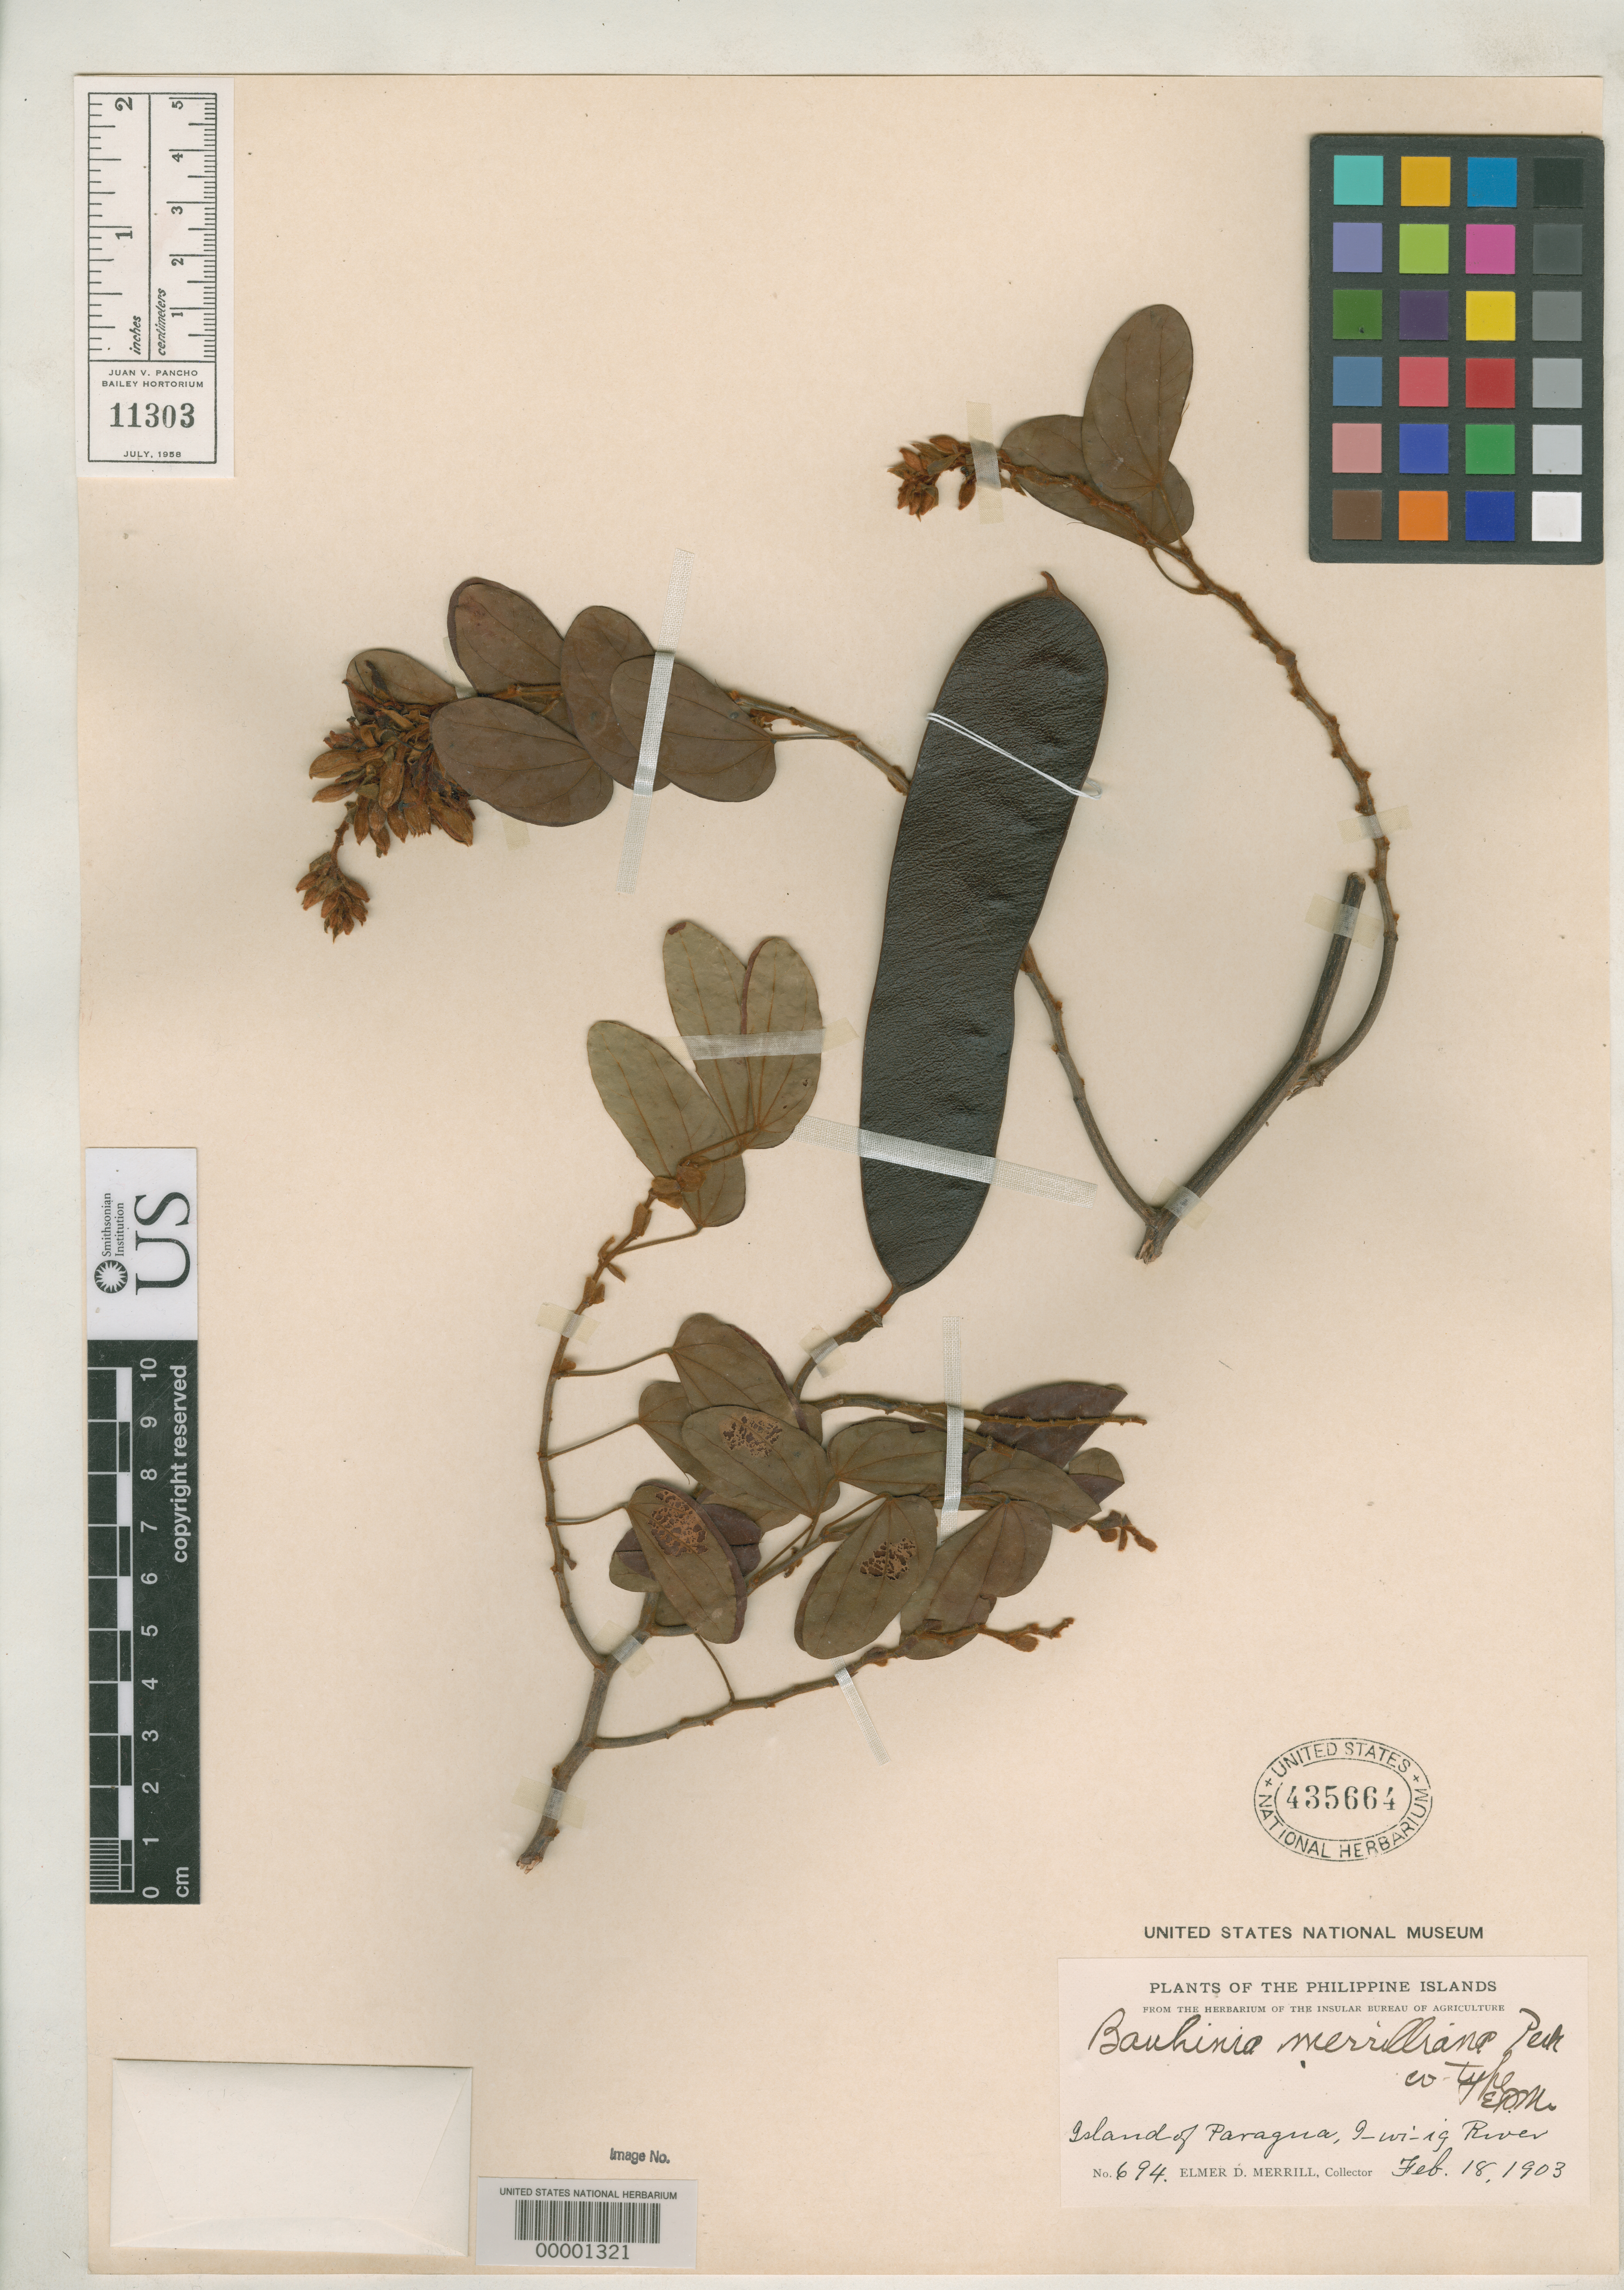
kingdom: Plantae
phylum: Tracheophyta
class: Magnoliopsida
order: Fabales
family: Fabaceae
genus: Bauhinia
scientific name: Bauhinia merrilliana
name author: Perkins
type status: Isotype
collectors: E. D. Merrill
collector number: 694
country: Philippines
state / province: Mimaropa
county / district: Palawan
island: Paragua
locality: Paragua Island.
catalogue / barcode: US 435664